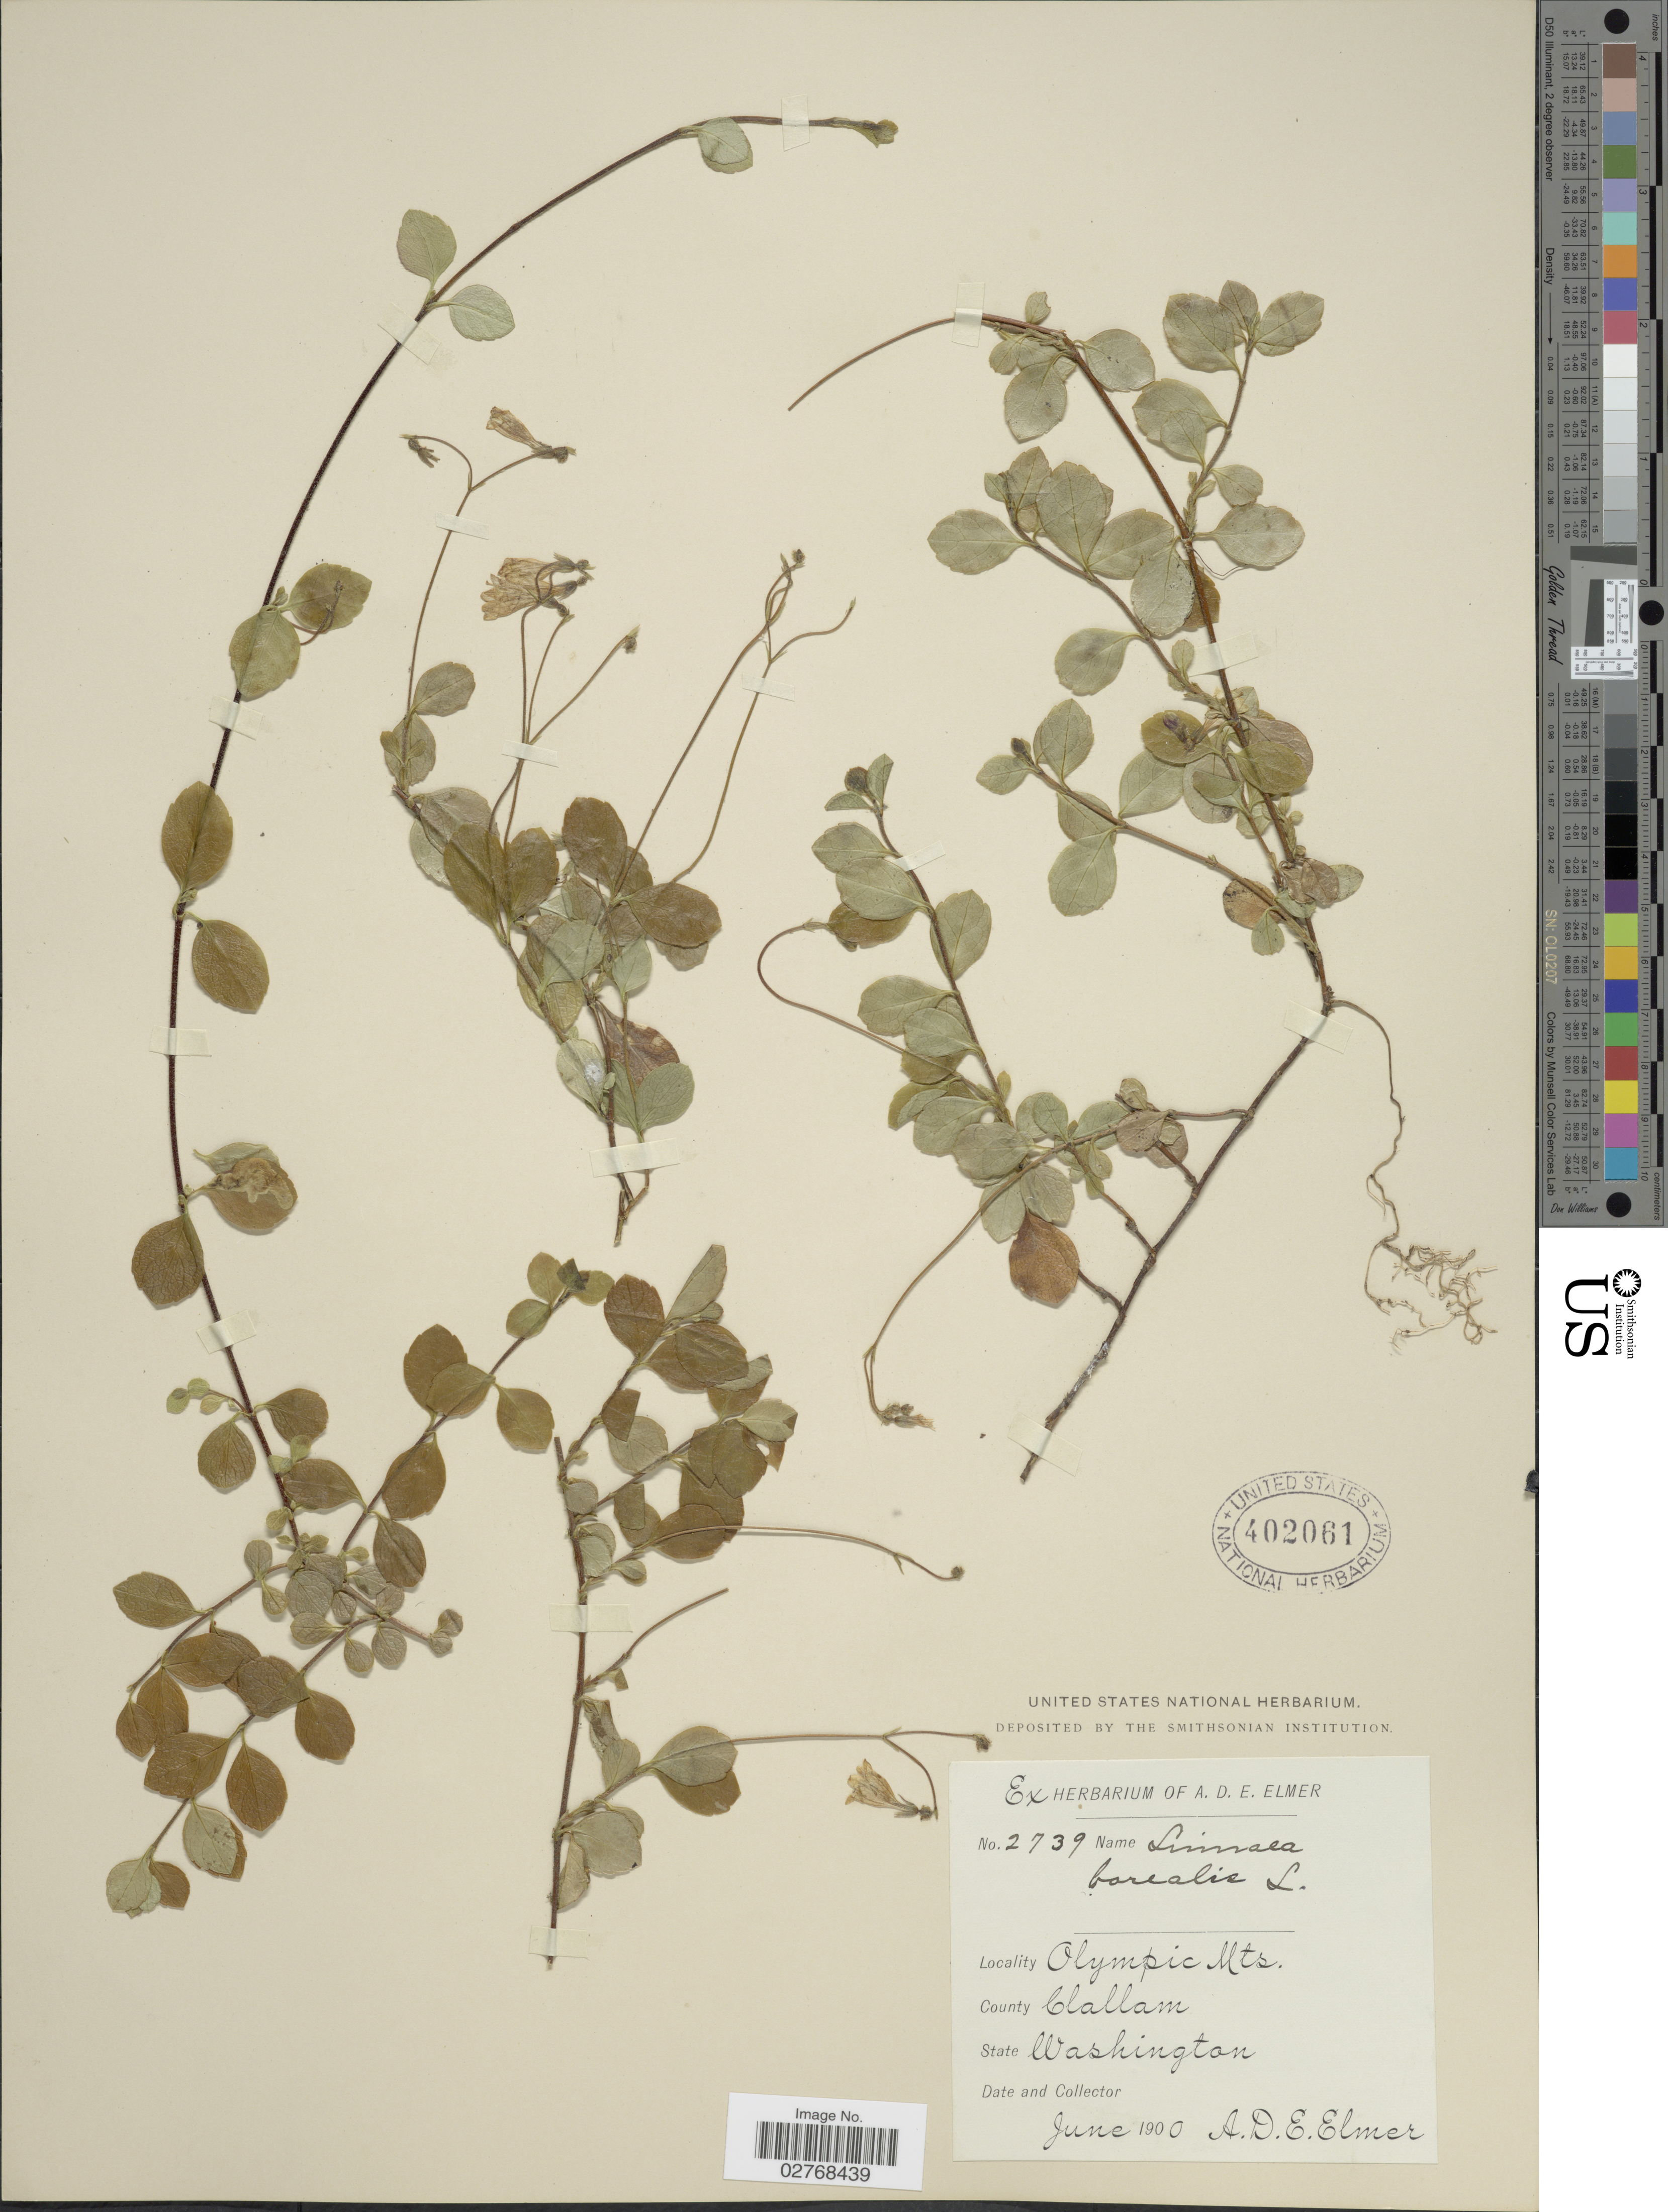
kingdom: Plantae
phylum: Tracheophyta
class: Magnoliopsida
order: Dipsacales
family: Caprifoliaceae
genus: Linnaea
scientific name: Linnaea borealis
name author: L.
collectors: A. D. E. Elmer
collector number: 2739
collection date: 1900-06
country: United States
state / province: Washington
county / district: Clallam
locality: Olympic Mts. County: Clallam.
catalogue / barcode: US 402061